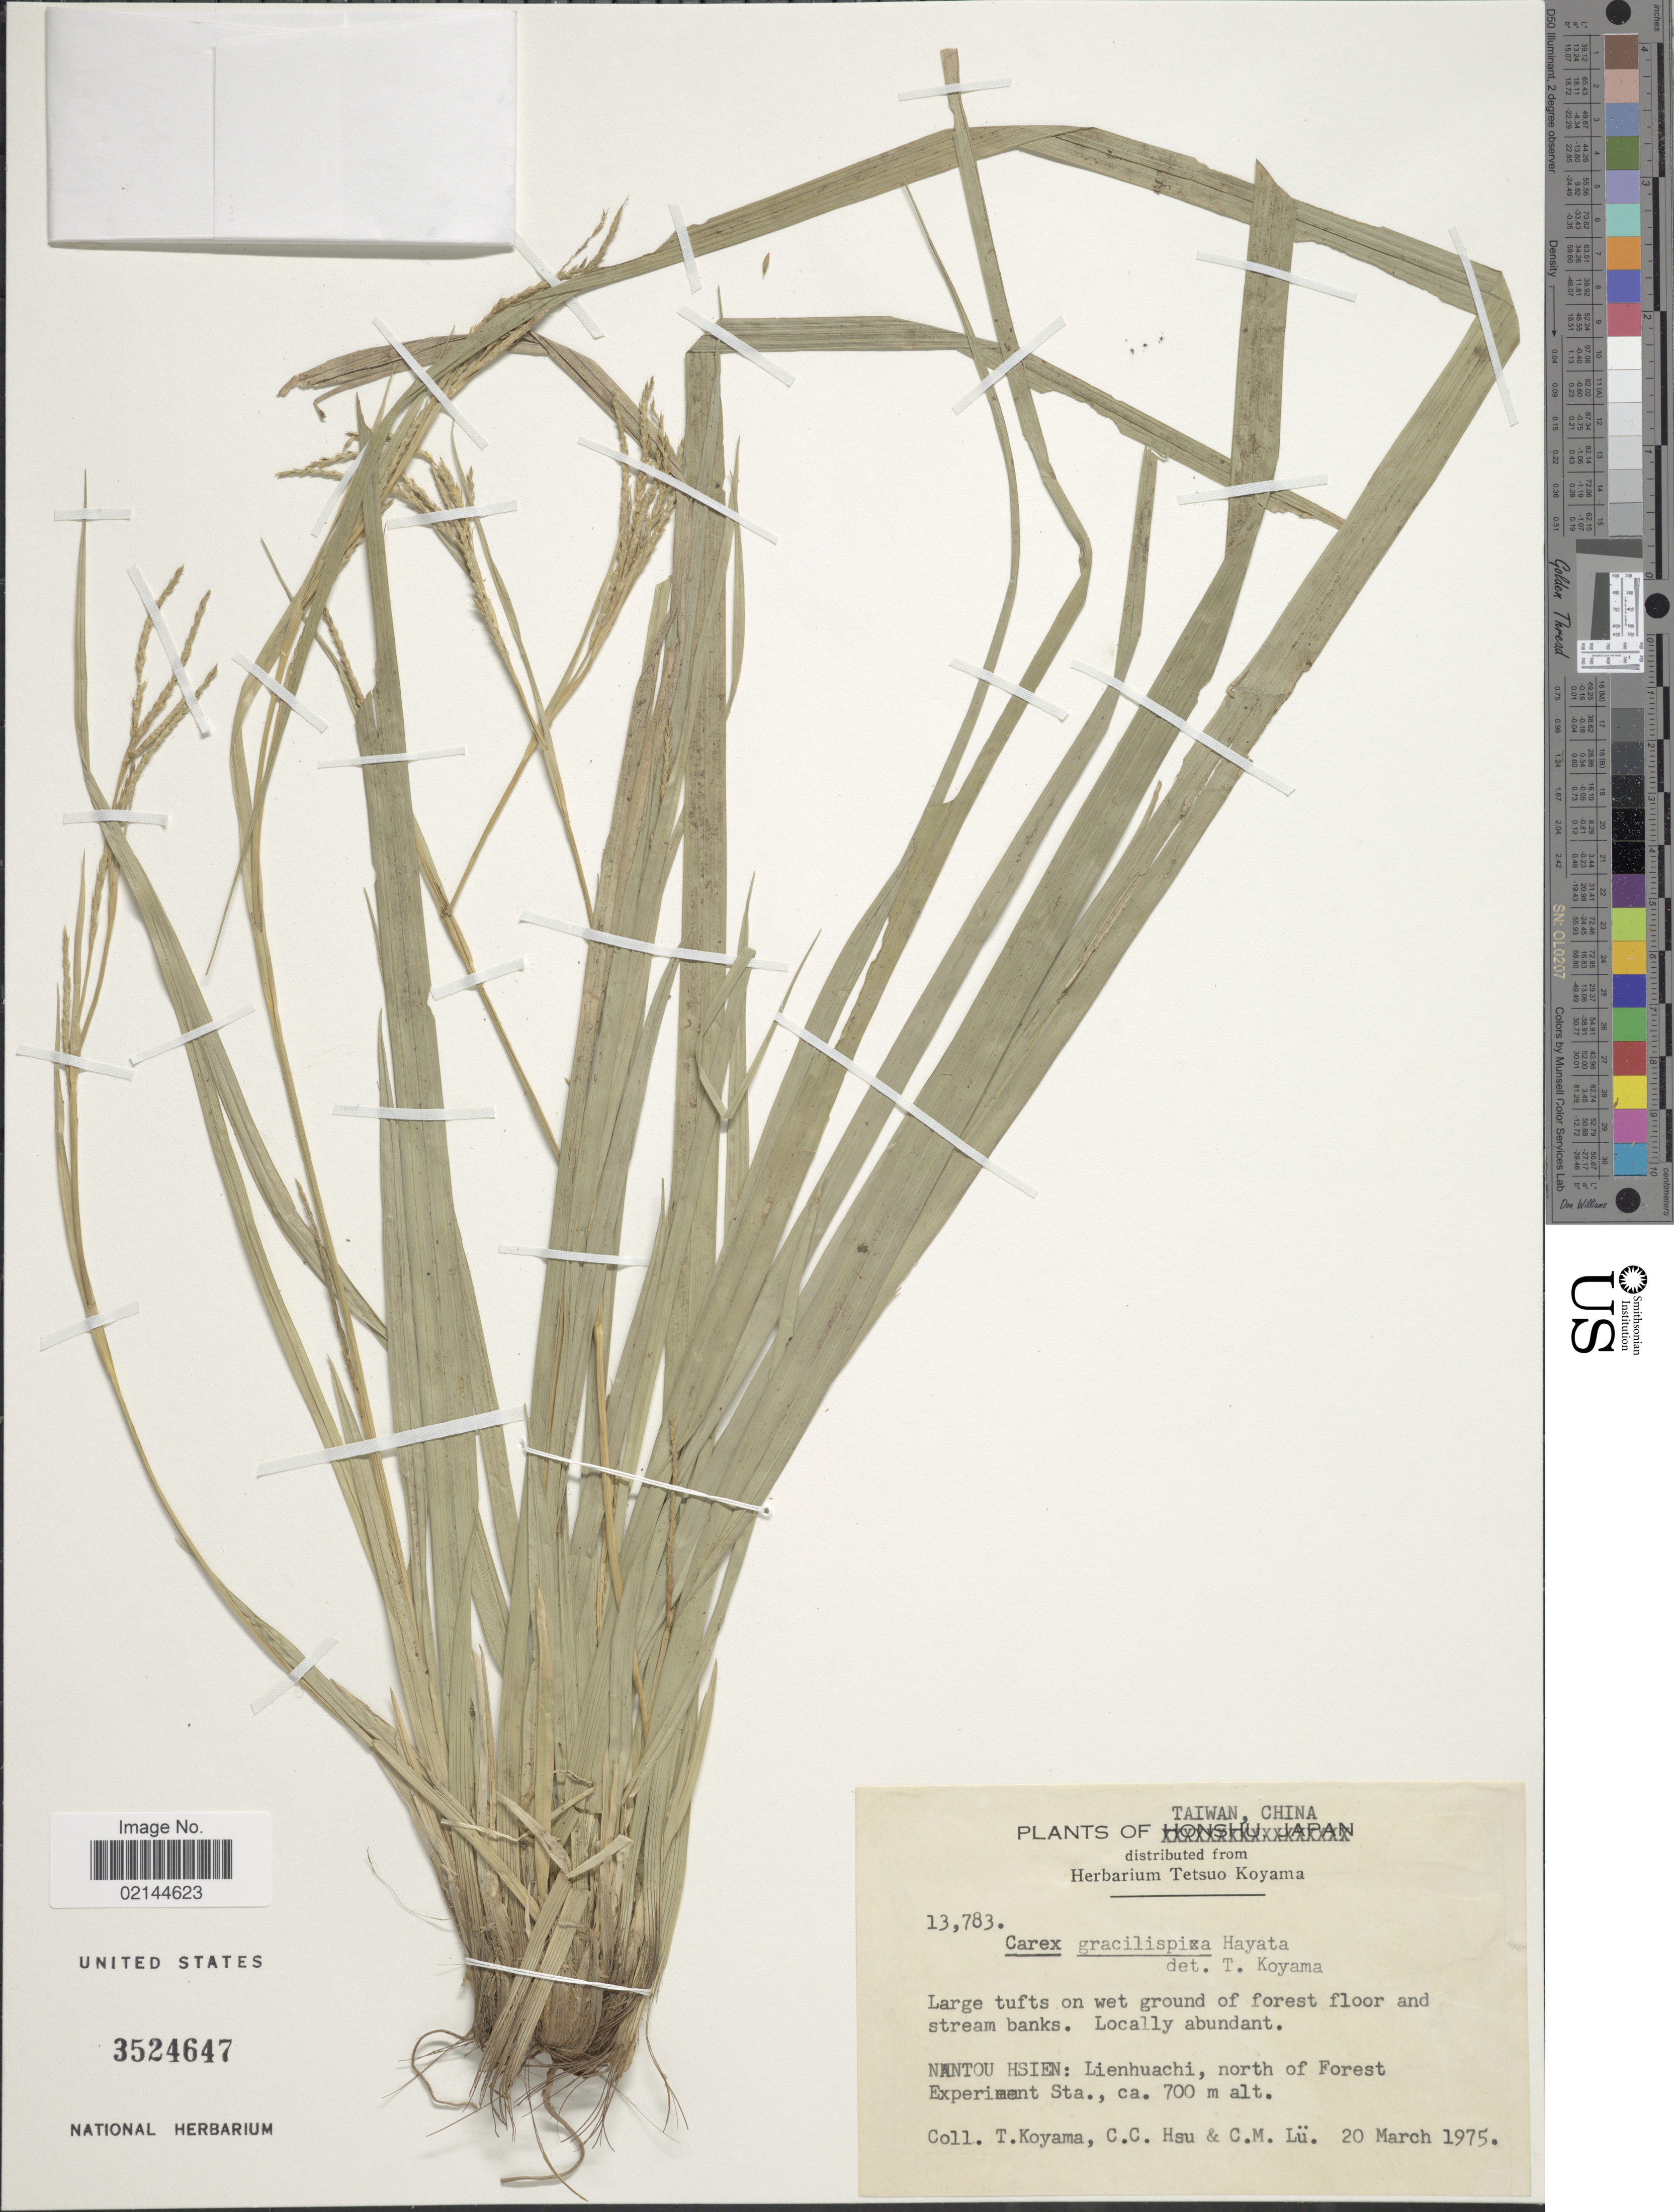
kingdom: Plantae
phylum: Tracheophyta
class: Liliopsida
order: Poales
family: Cyperaceae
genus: Carex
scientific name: Carex truncatigluma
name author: C.B. Clarke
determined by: Strong, Mark T., (BOT), Smithsonian Institution - National Museum of Natural History (UNITED STATES)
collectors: T. Koyama, C. Hsu & C. Lu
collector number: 13783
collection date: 1975-03-20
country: Taiwan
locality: Nantou Hsien: Lienchuachi, north of Forest Expirement Sta.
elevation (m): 700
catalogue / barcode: US 3524647